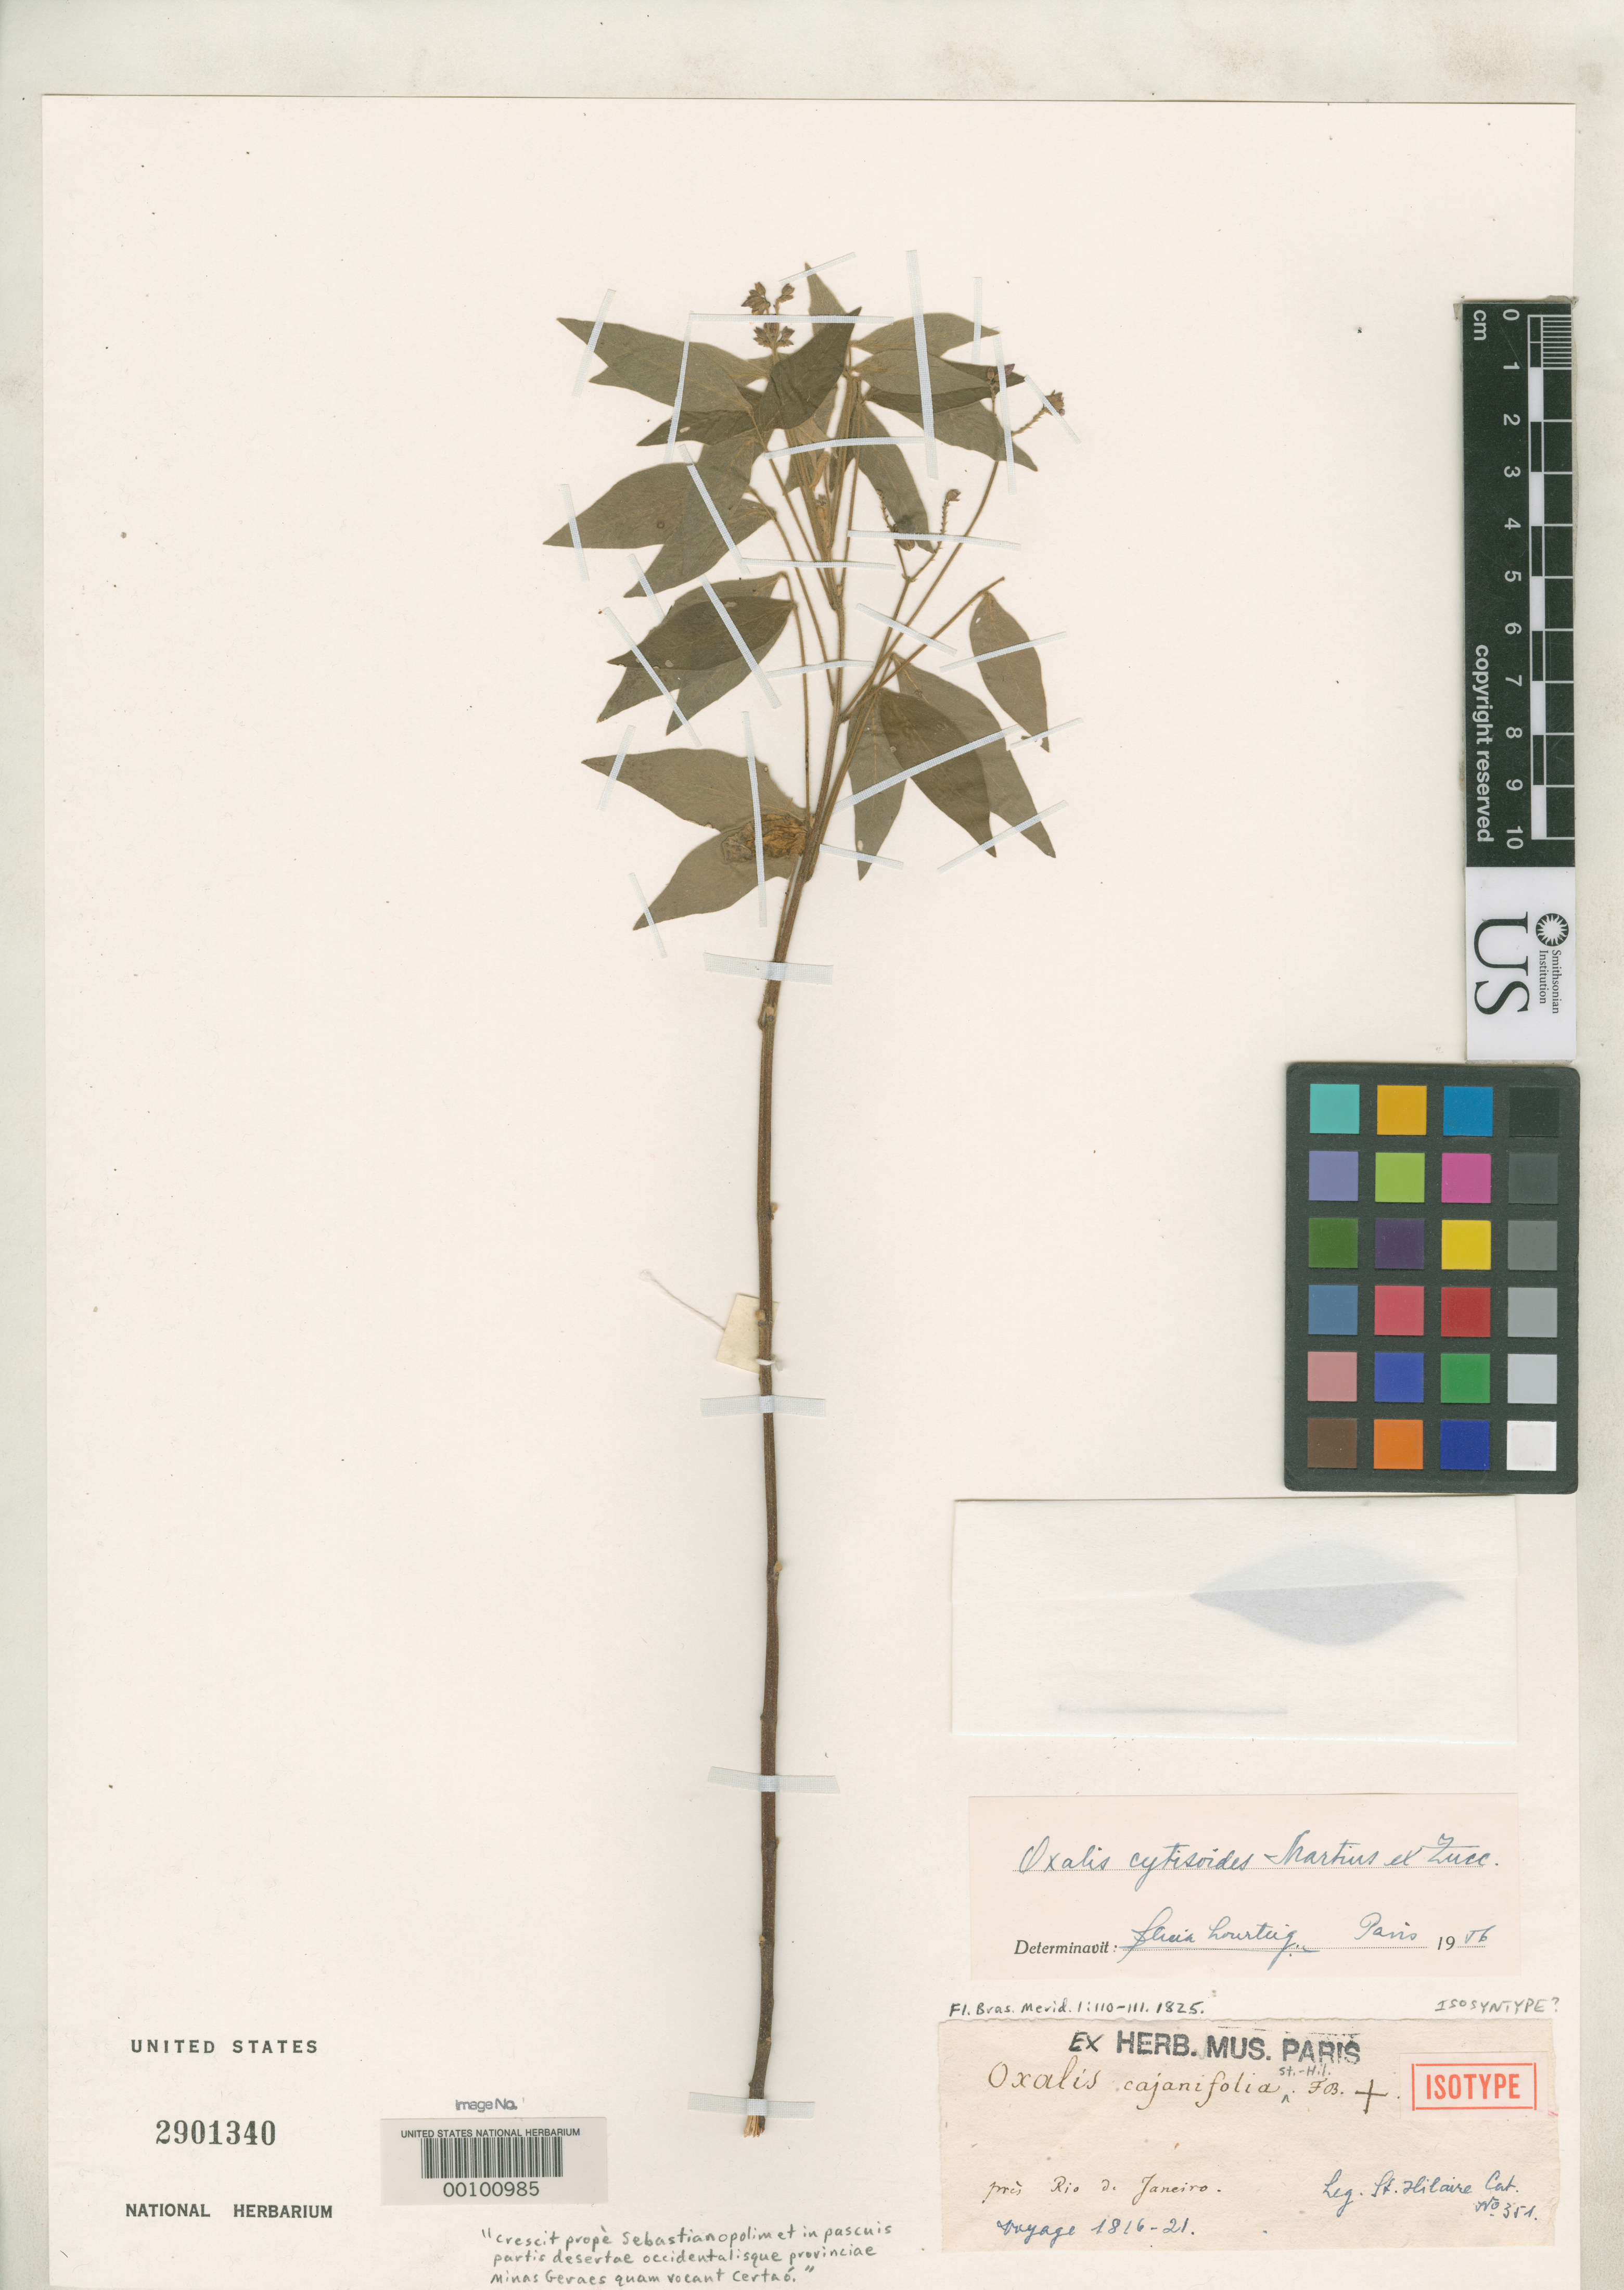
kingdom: Plantae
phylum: Tracheophyta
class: Magnoliopsida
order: Oxalidales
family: Oxalidaceae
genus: Oxalis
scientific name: Oxalis cajanifolia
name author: A. St.-Hil.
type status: Possible Isosyntype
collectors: A. F. C. P. de Saint-Hilaire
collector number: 351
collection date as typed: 1816 to -- --- 1821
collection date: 1816/1821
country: Brazil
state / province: Rio de Janeiro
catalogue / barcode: US 2901340